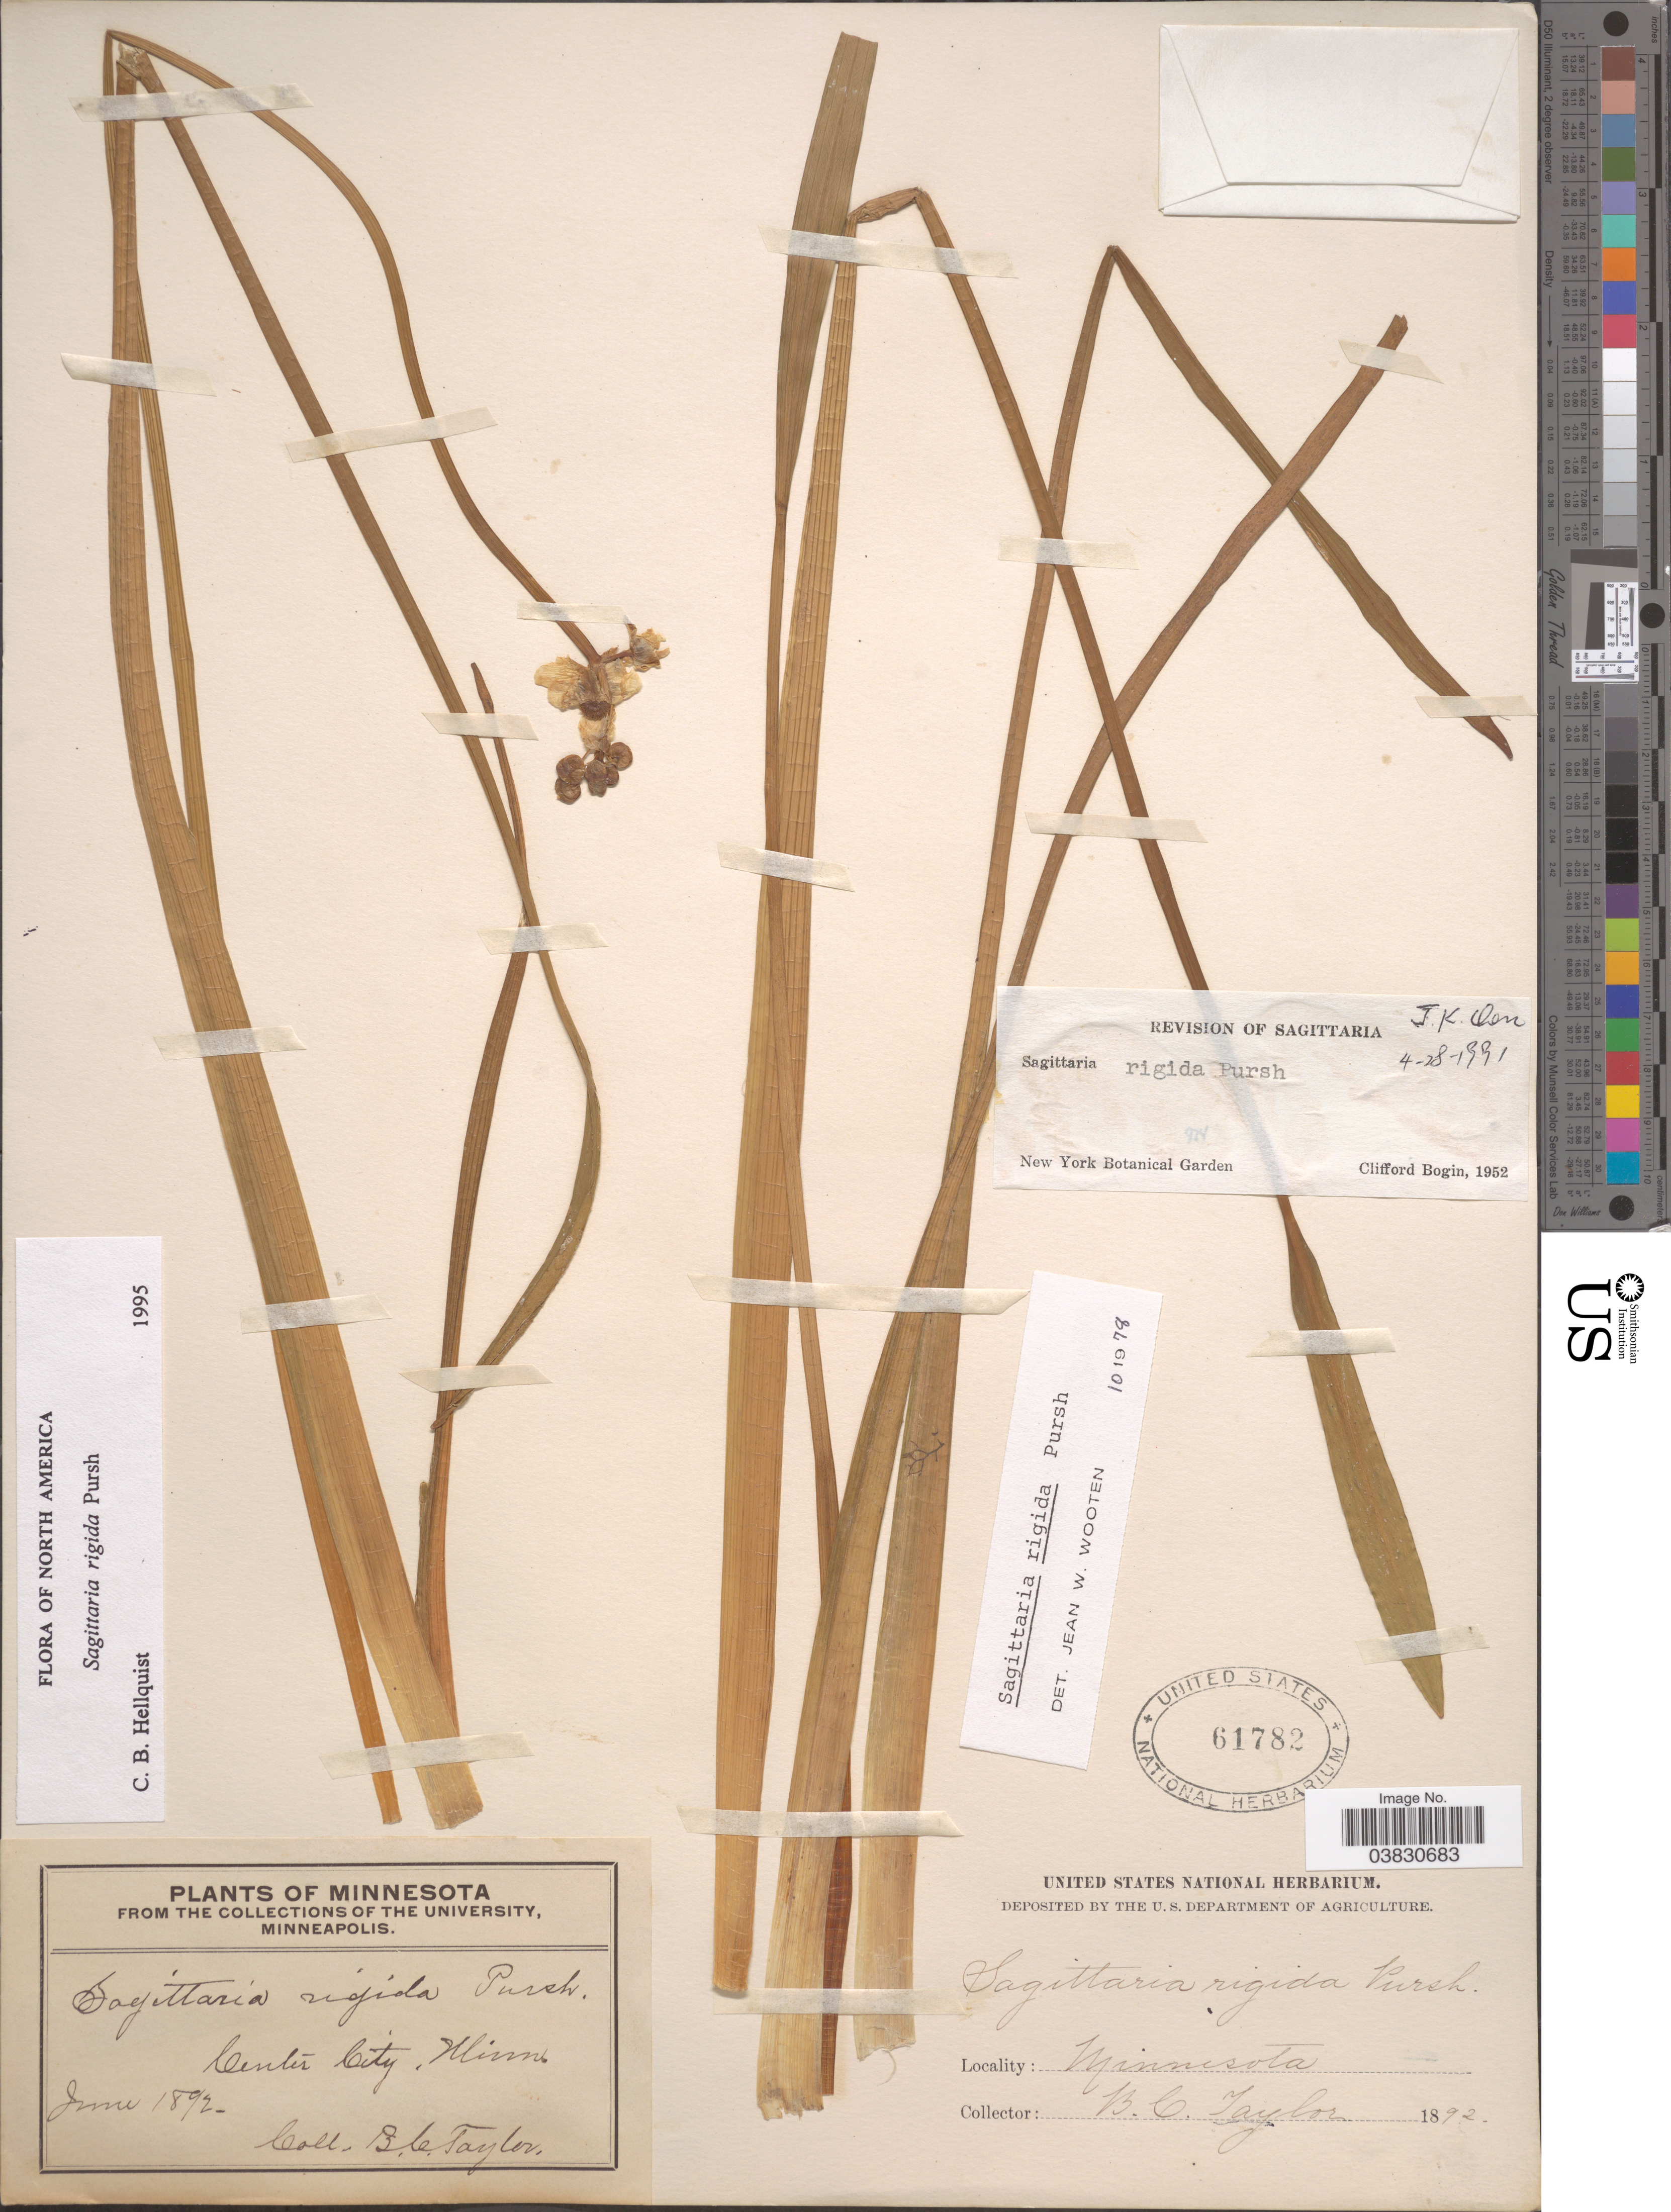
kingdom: Plantae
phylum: Tracheophyta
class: Liliopsida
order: Alismatales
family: Alismataceae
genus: Sagittaria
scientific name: Sagittaria rigida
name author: Pursh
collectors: B. C. Taylor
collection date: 1892-06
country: United States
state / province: Minnesota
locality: Center City.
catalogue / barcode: US 61782